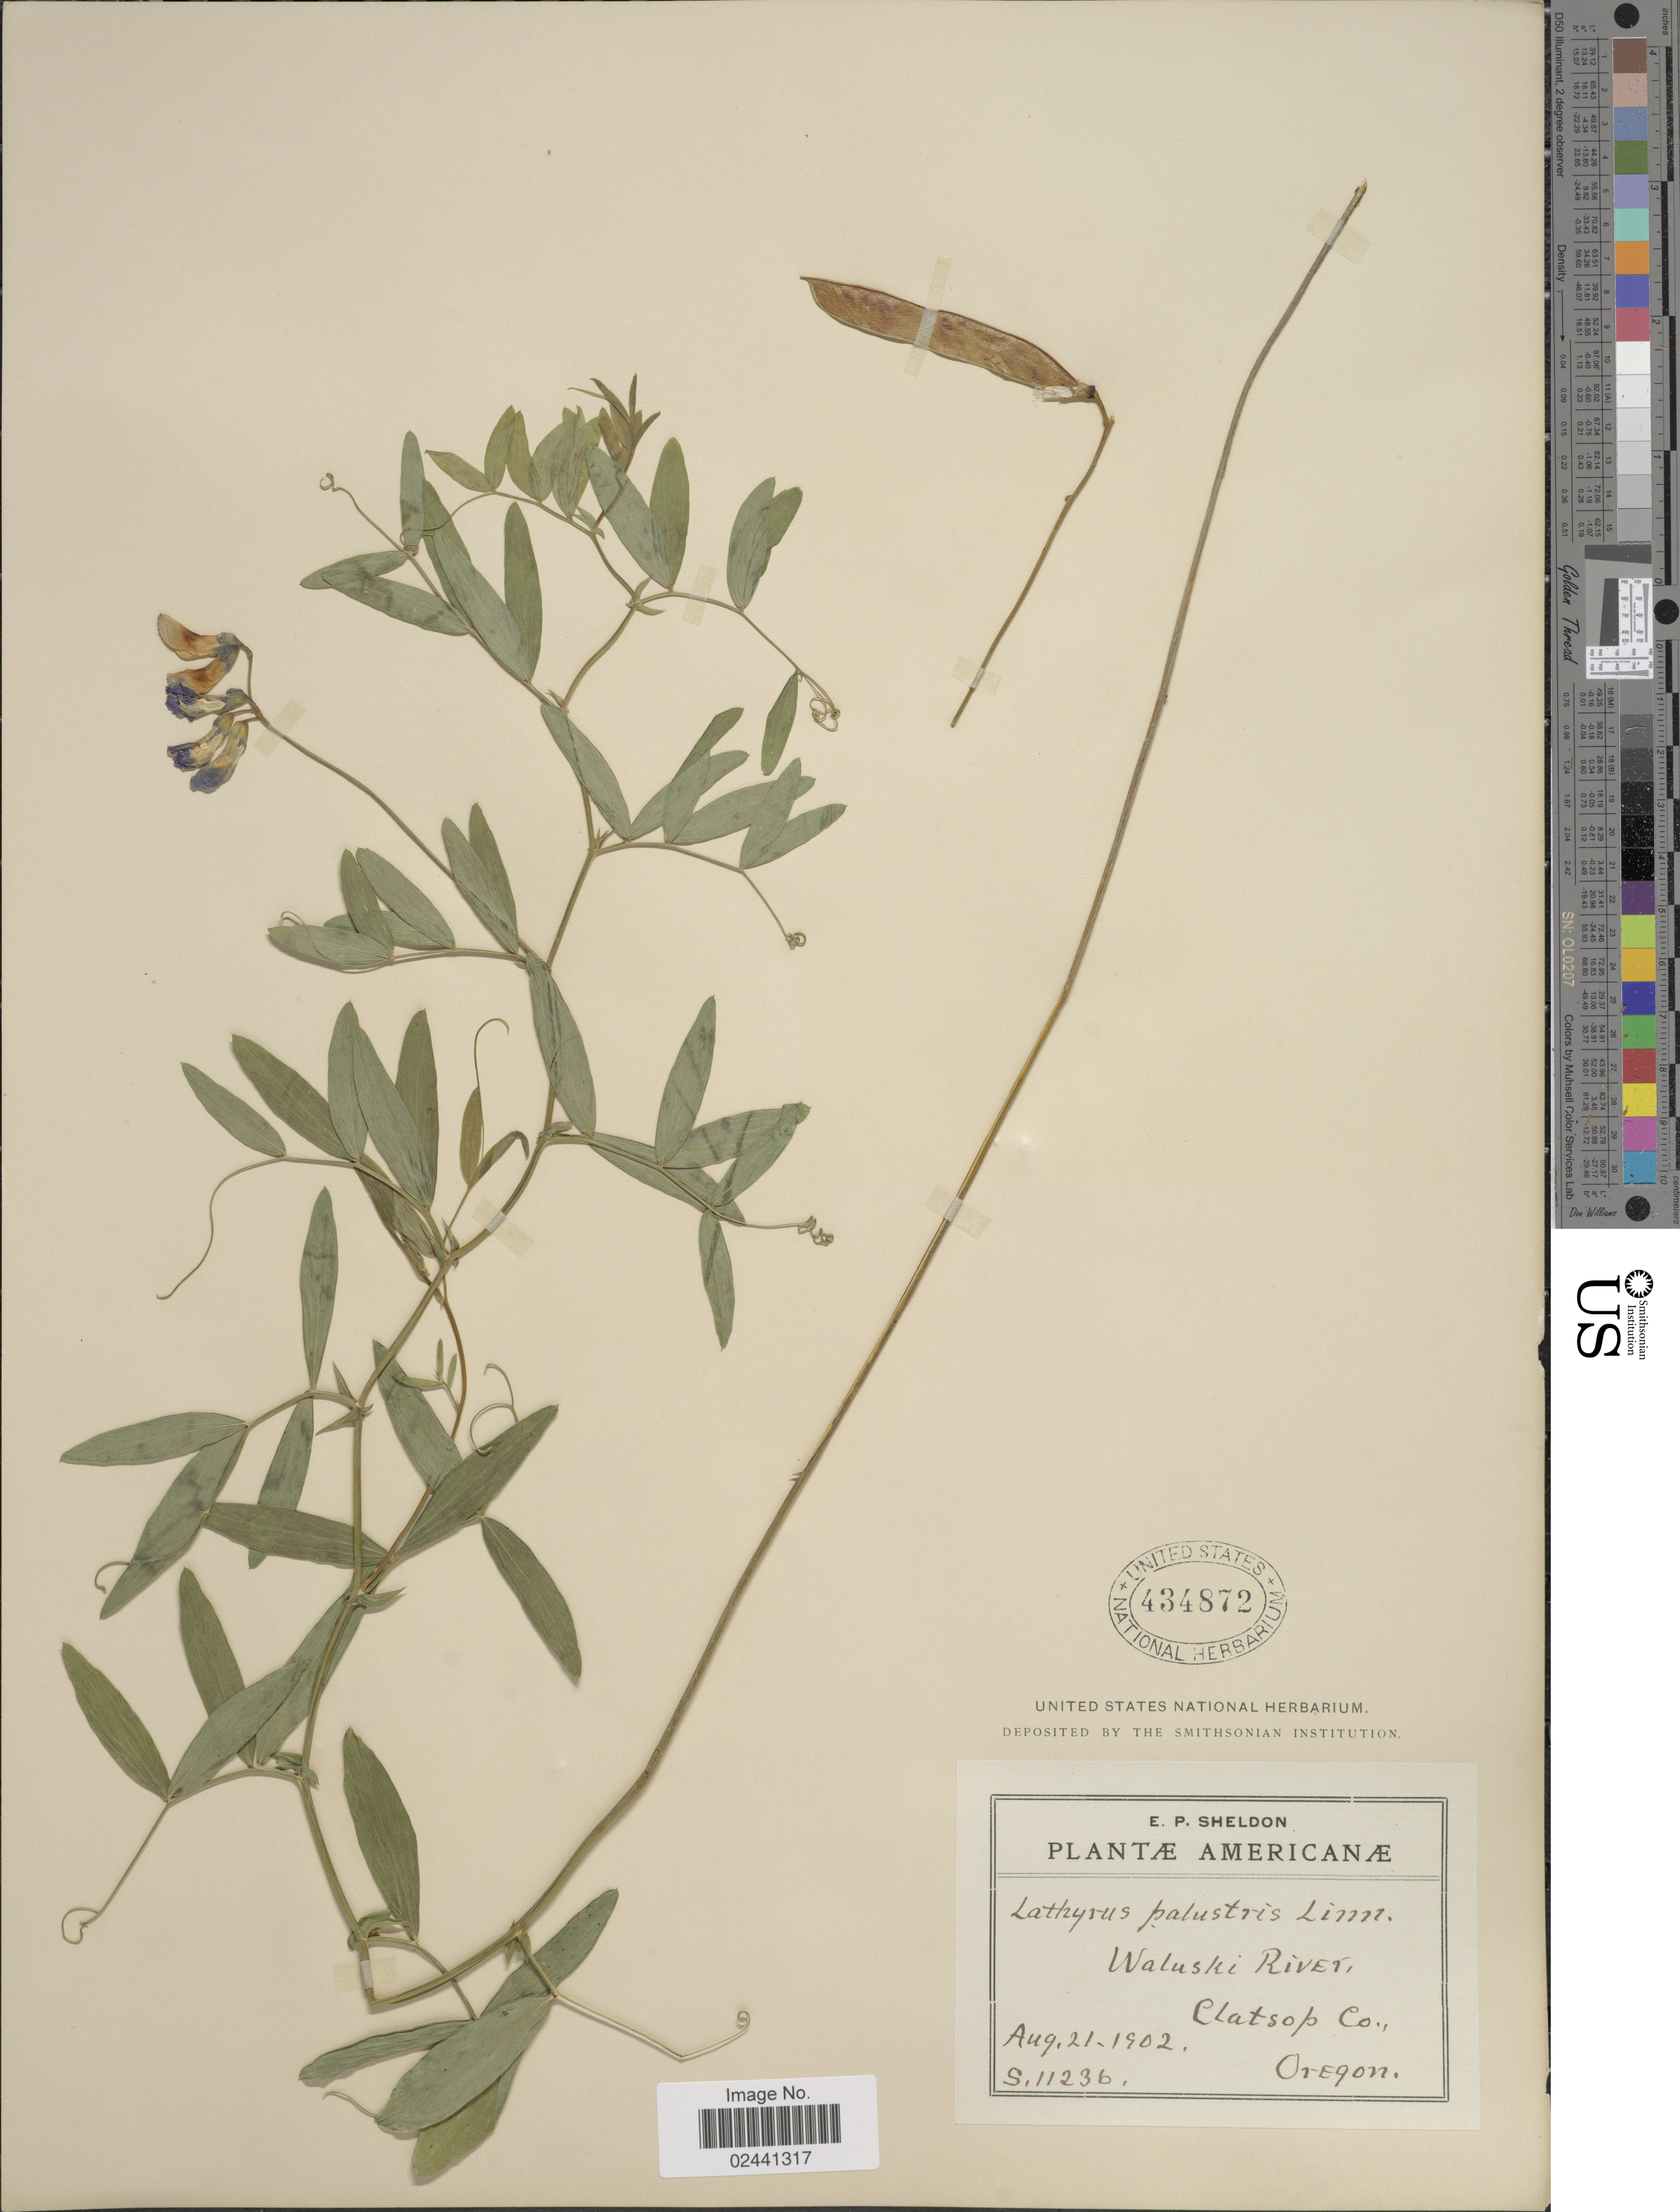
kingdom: Plantae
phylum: Tracheophyta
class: Magnoliopsida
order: Fabales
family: Fabaceae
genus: Lathyrus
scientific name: Lathyrus palustris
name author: L.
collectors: E. P. Sheldon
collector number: S11236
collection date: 1902-08-21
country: United States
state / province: Oregon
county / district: Clatsop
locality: Waluski River, Clatsop Co.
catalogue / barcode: US 434872